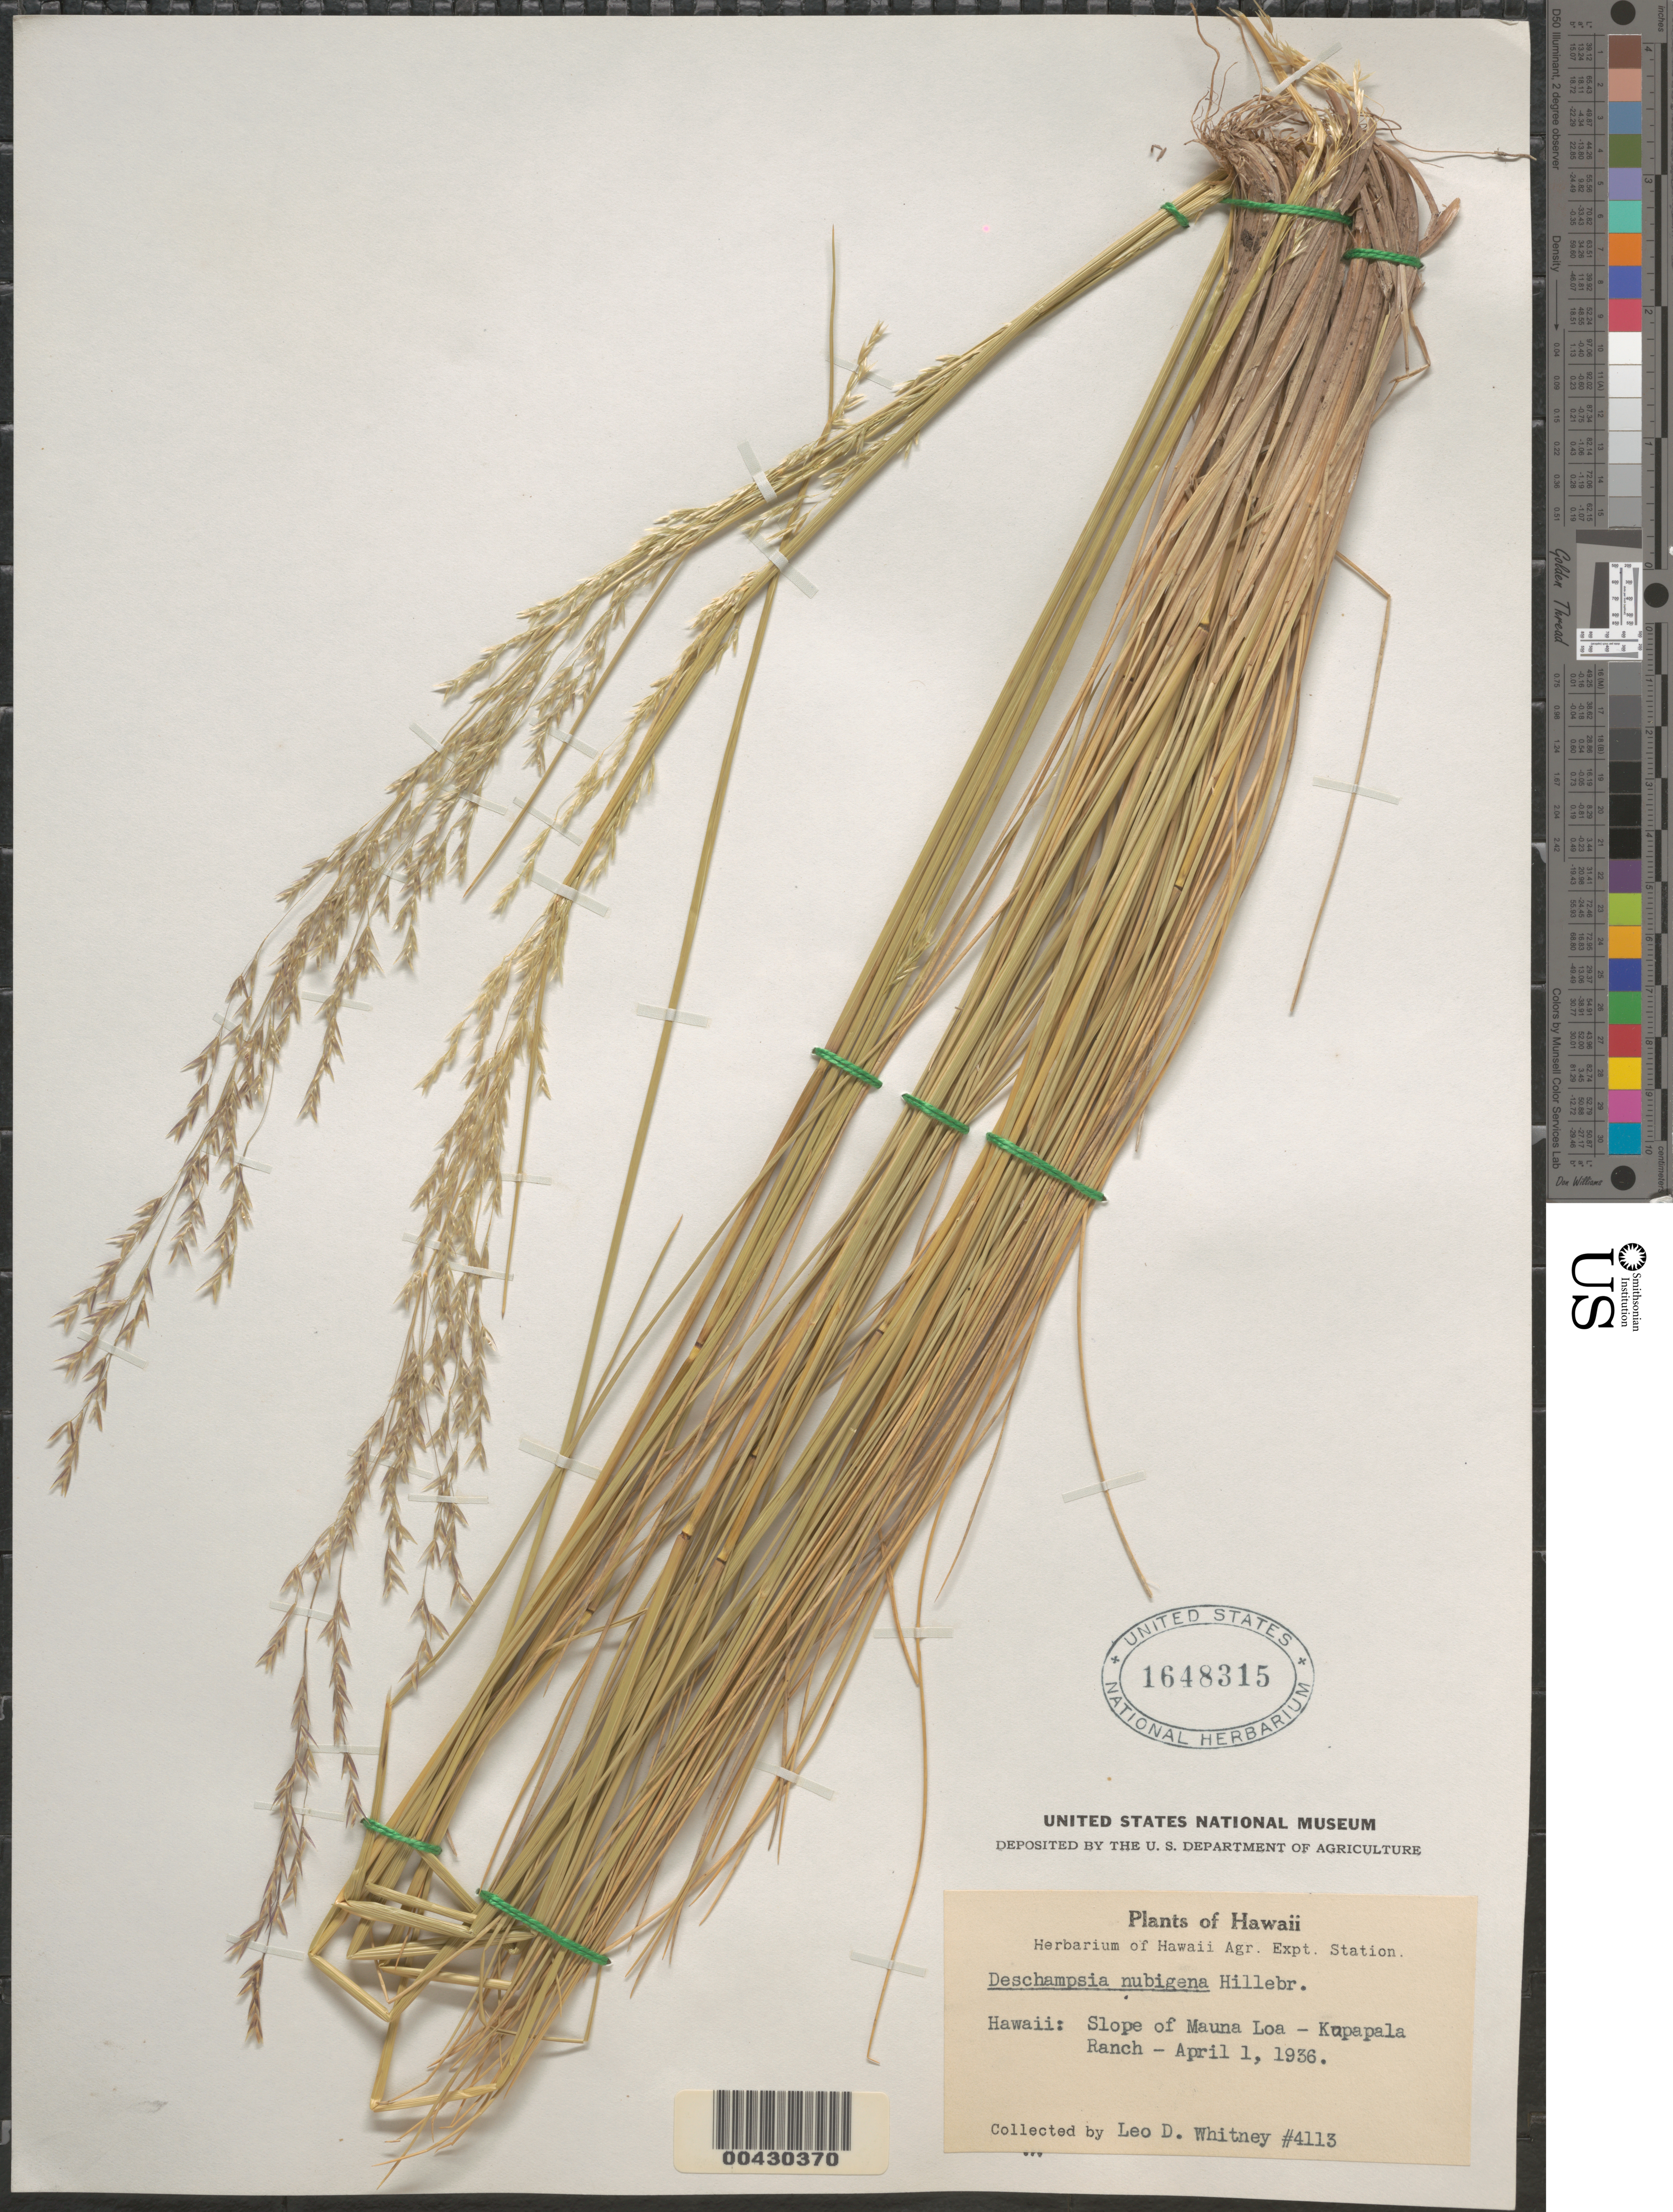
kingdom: Plantae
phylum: Tracheophyta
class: Liliopsida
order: Poales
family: Poaceae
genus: Deschampsia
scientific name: Deschampsia nubigena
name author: Hillebr.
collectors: L. Whitney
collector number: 4113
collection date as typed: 1 Apr 1936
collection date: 1936-04-01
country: United States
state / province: Hawaii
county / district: Hawaii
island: Hawaii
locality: Slope of Mauna Loa - Kapapala Ranch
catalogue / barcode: US 1648315